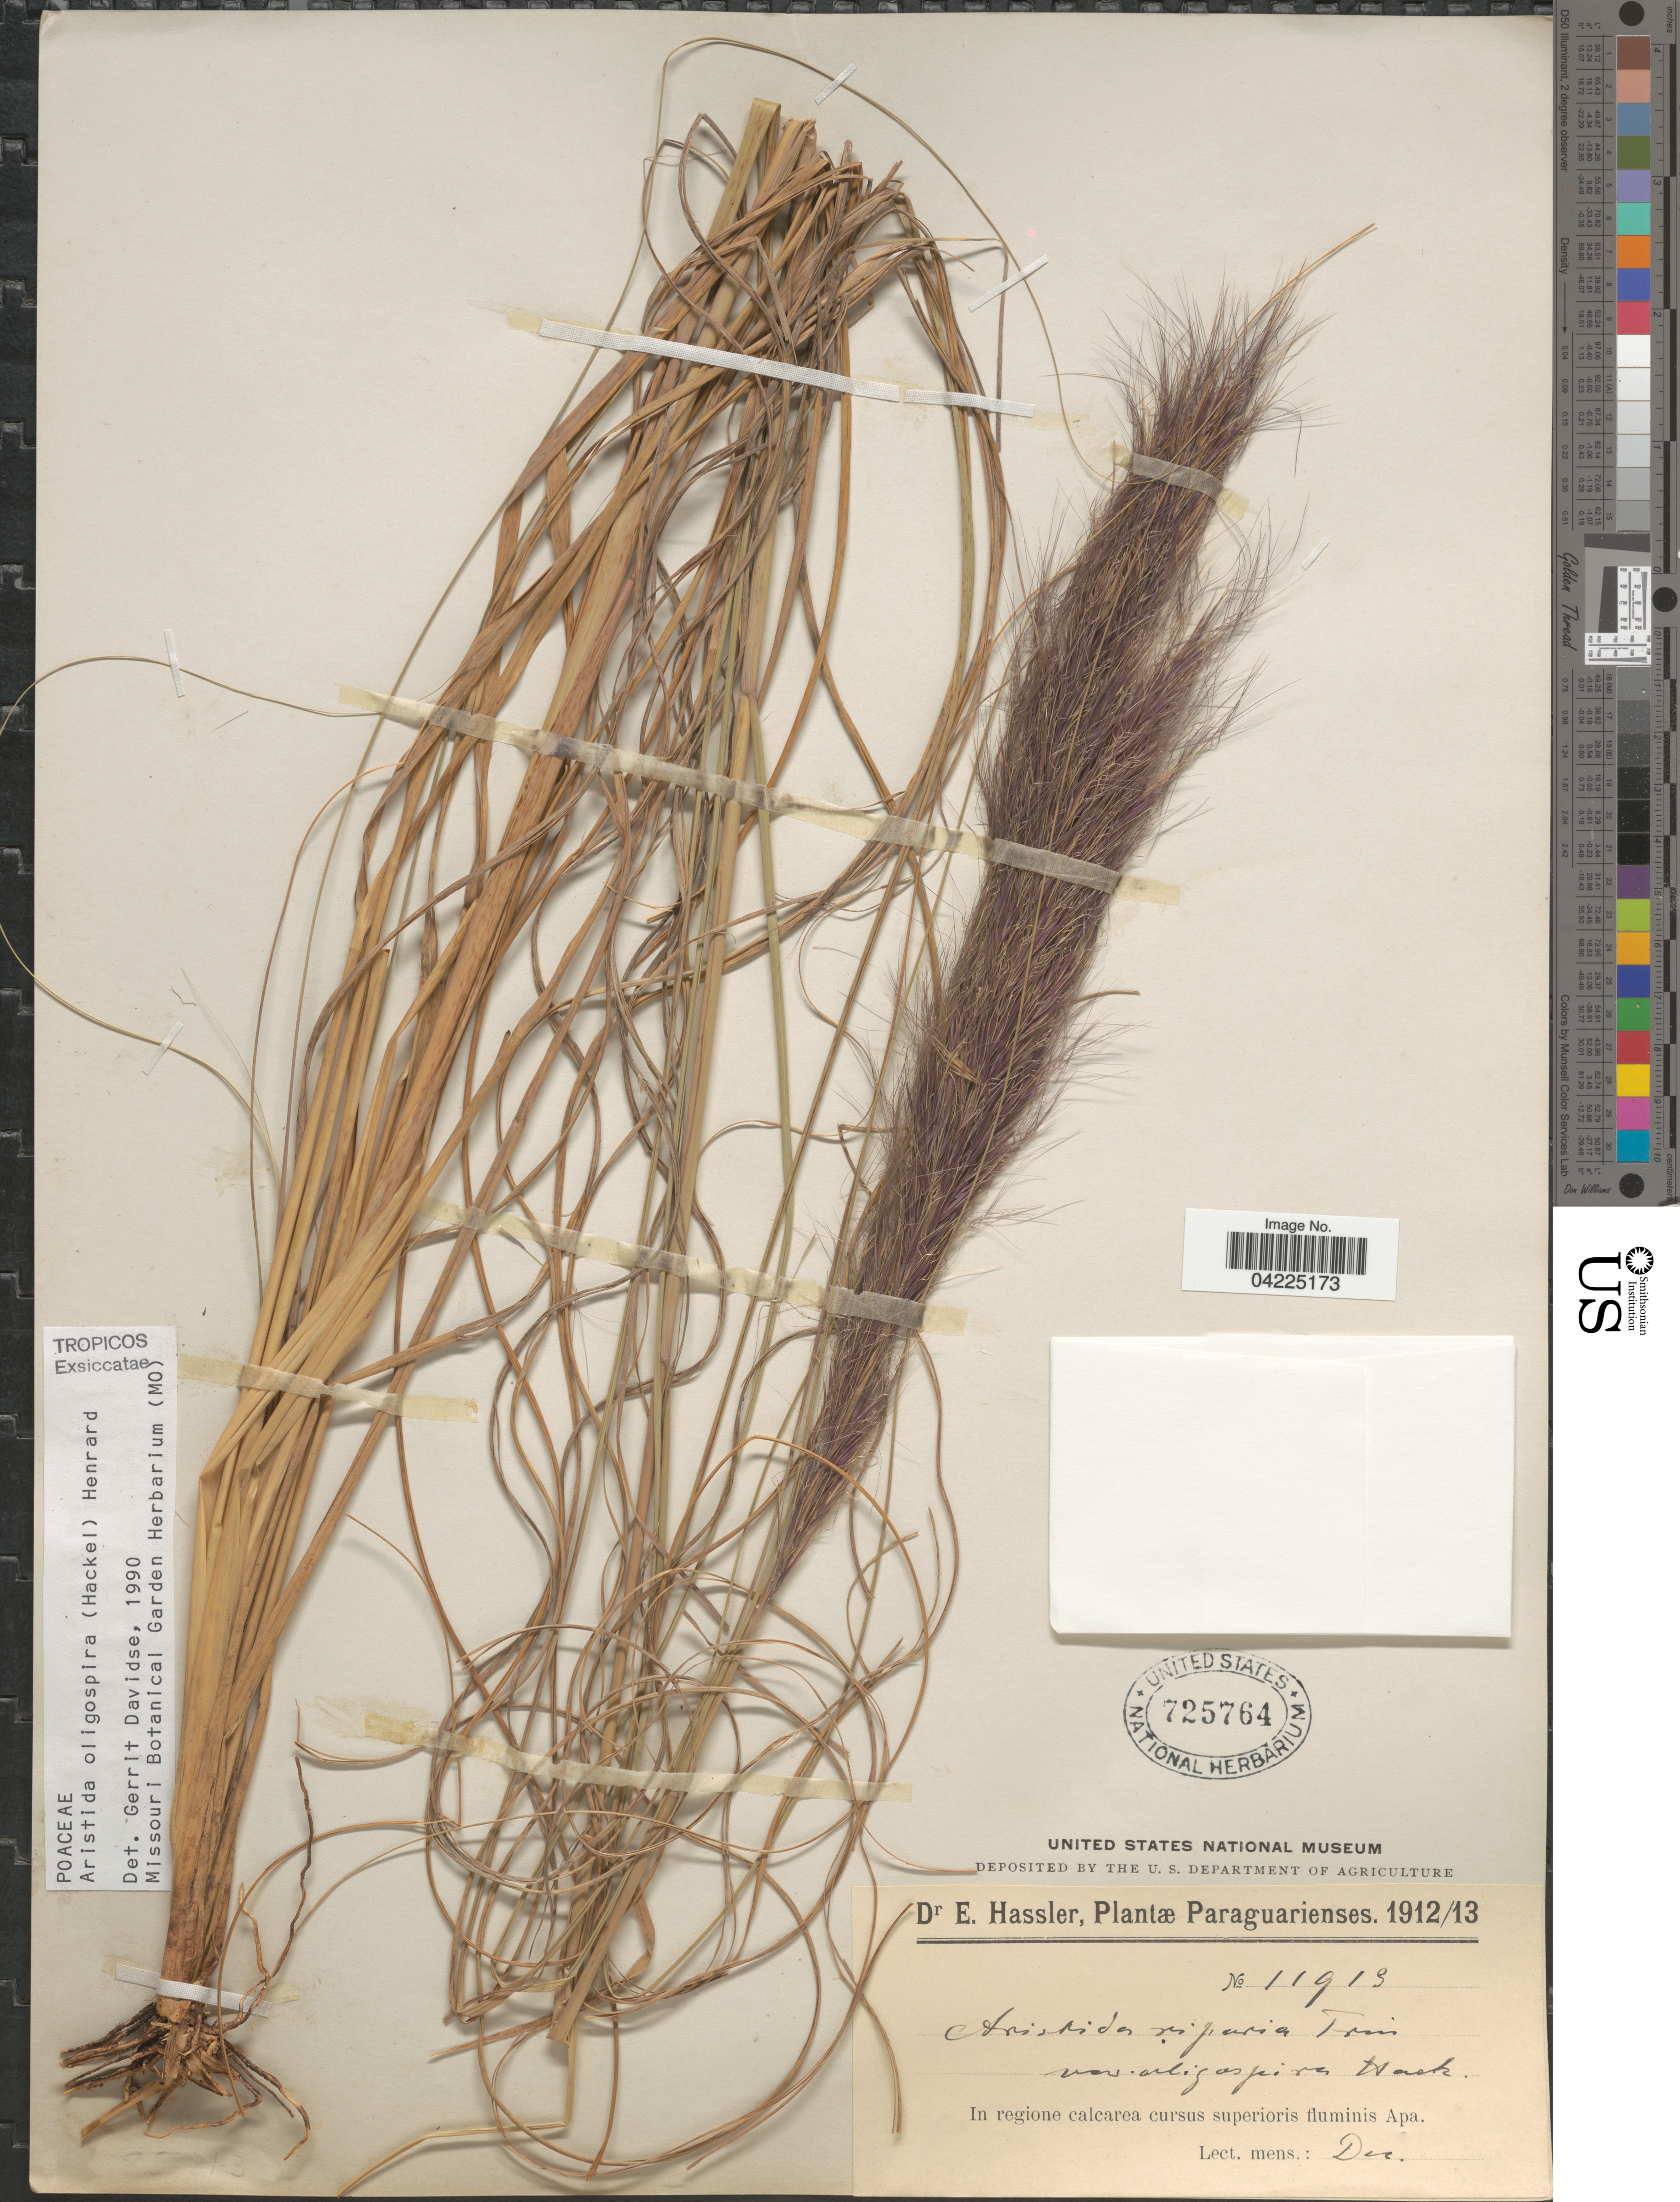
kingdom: Plantae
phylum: Tracheophyta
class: Liliopsida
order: Poales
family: Poaceae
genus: Aristida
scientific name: Aristida oligospira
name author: (Hack.) Henr.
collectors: E. Hassler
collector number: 11913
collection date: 1912-12/1913-12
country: Paraguay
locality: In regione calcarea cursus superioris fluminis Apa.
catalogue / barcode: US 725764